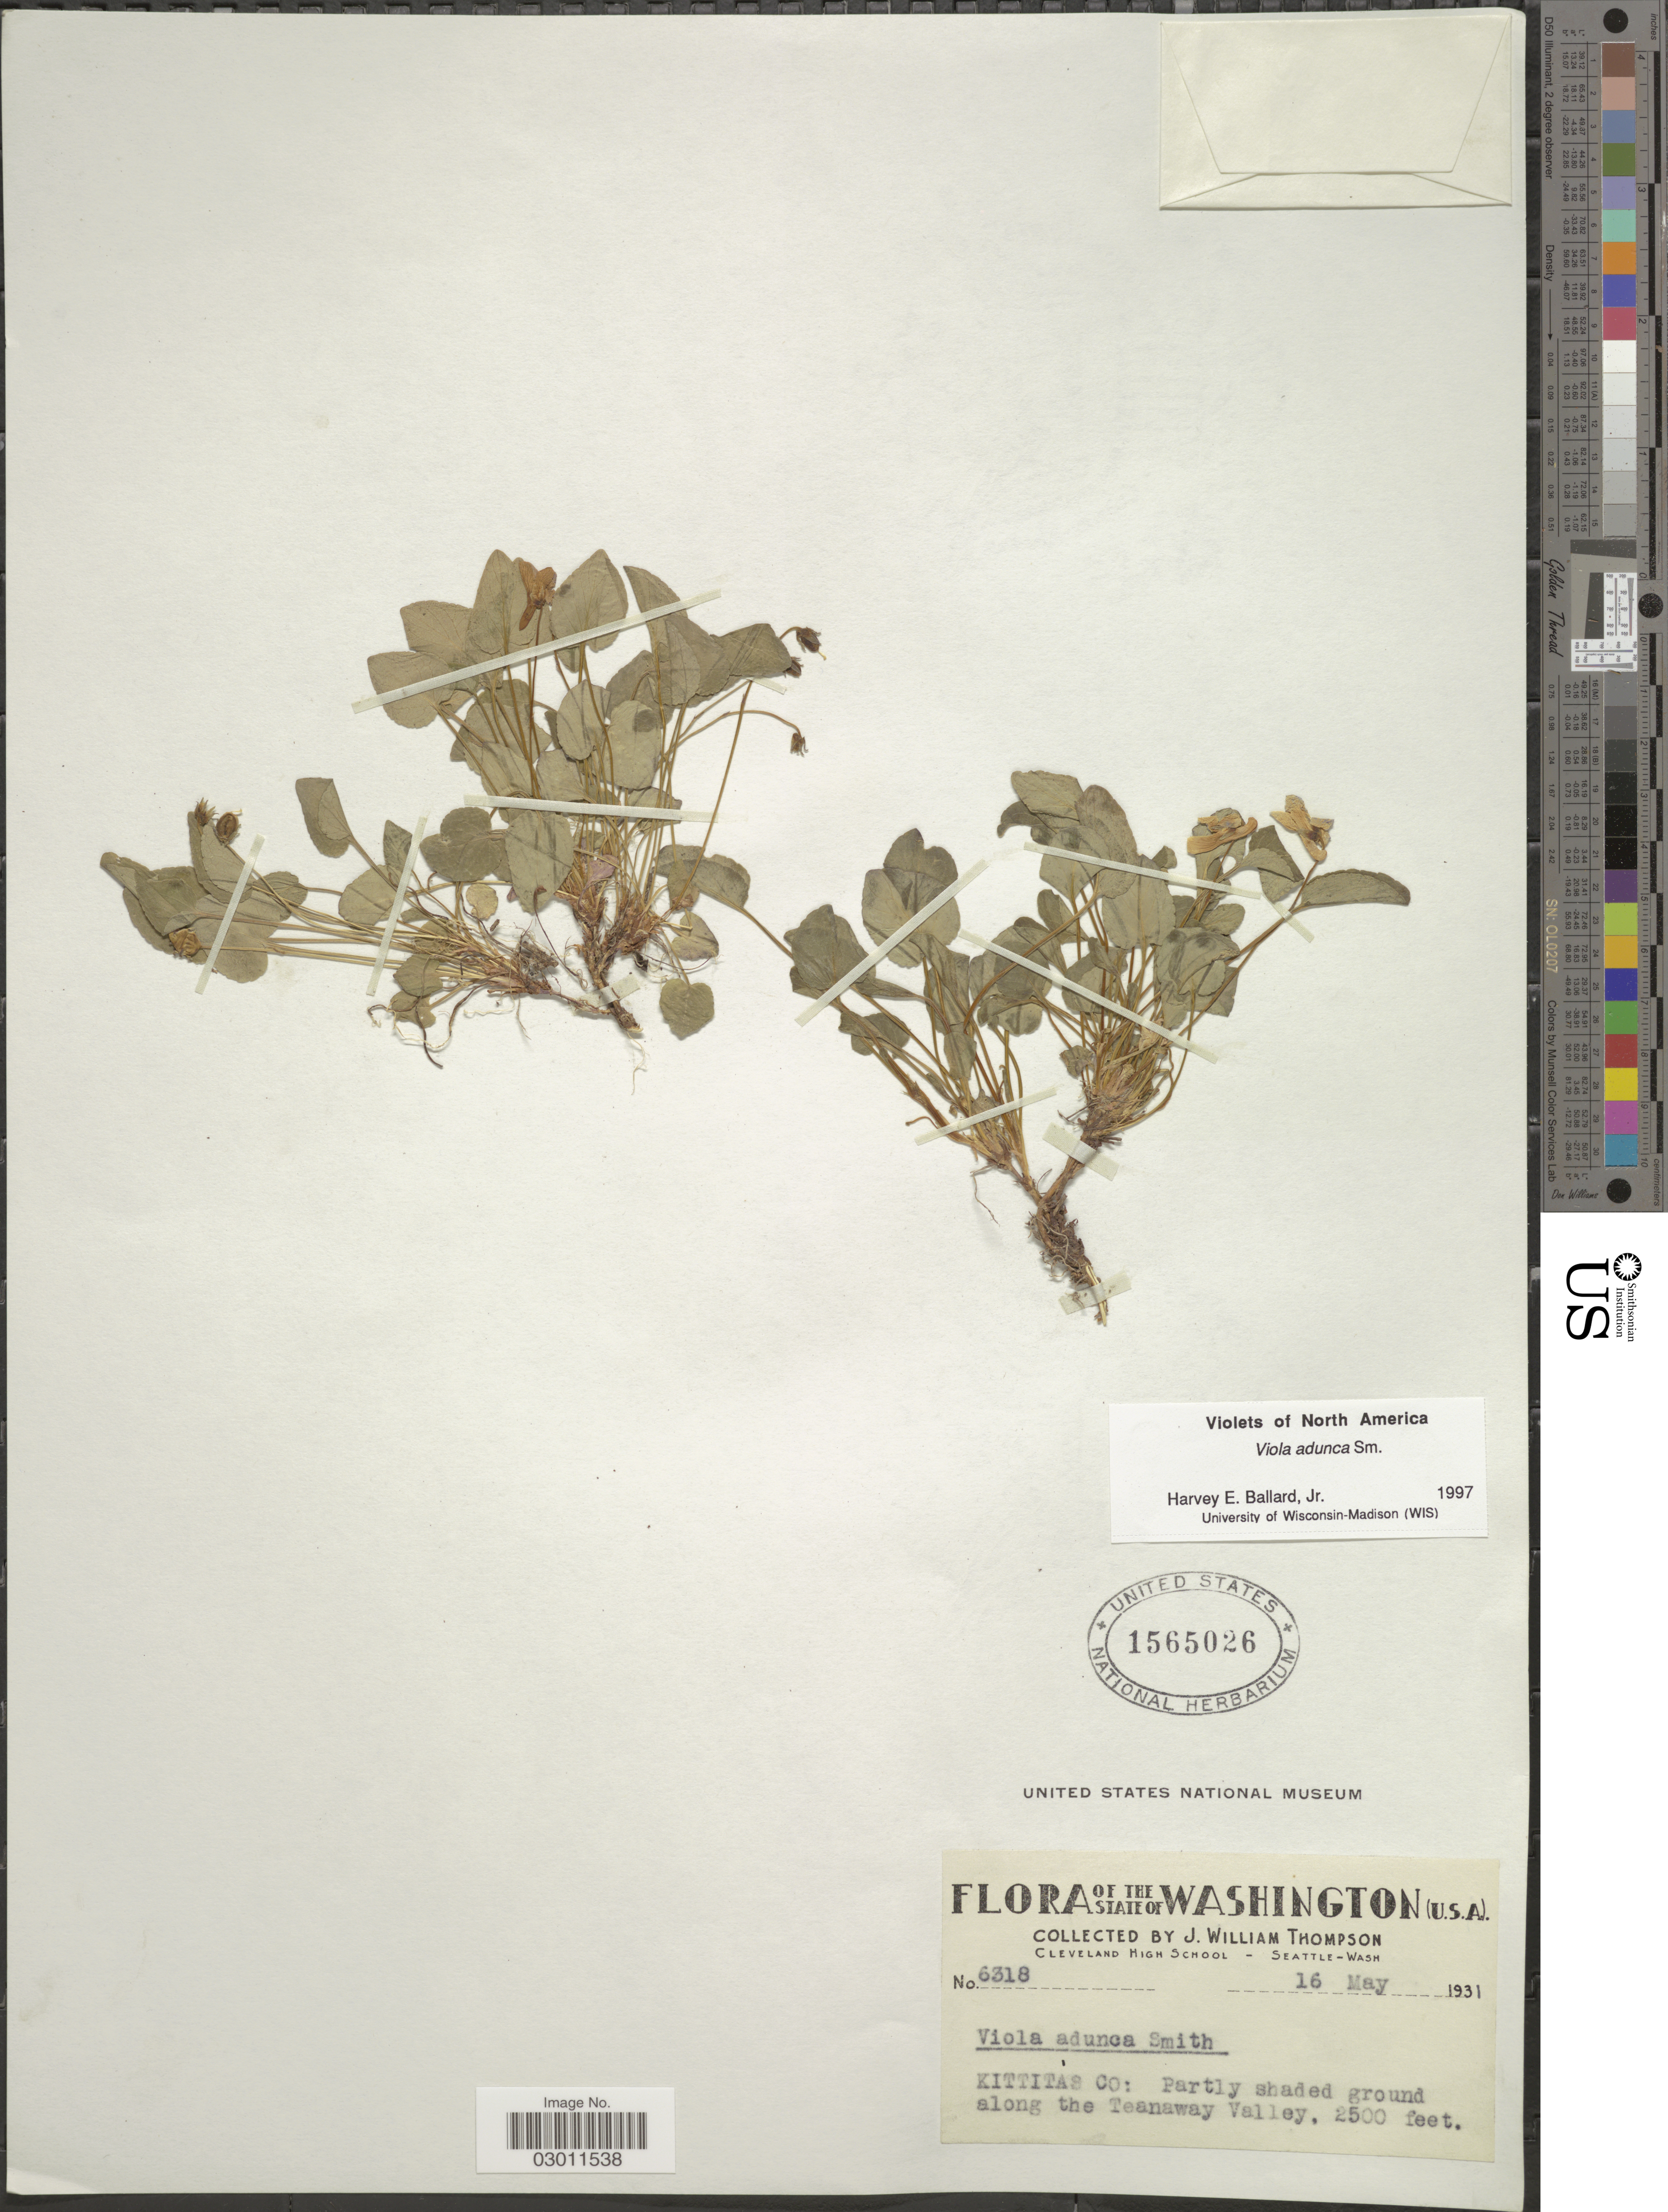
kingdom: Plantae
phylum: Tracheophyta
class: Magnoliopsida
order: Malpighiales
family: Violaceae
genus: Viola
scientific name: Viola adunca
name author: Sm.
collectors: J. W. Thompson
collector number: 6318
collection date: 1931-05-16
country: United States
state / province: Washington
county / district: Kittitas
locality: Kittitas Co: Partly shaded ground along the Teanaway Valley.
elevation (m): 762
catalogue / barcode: US 1565026